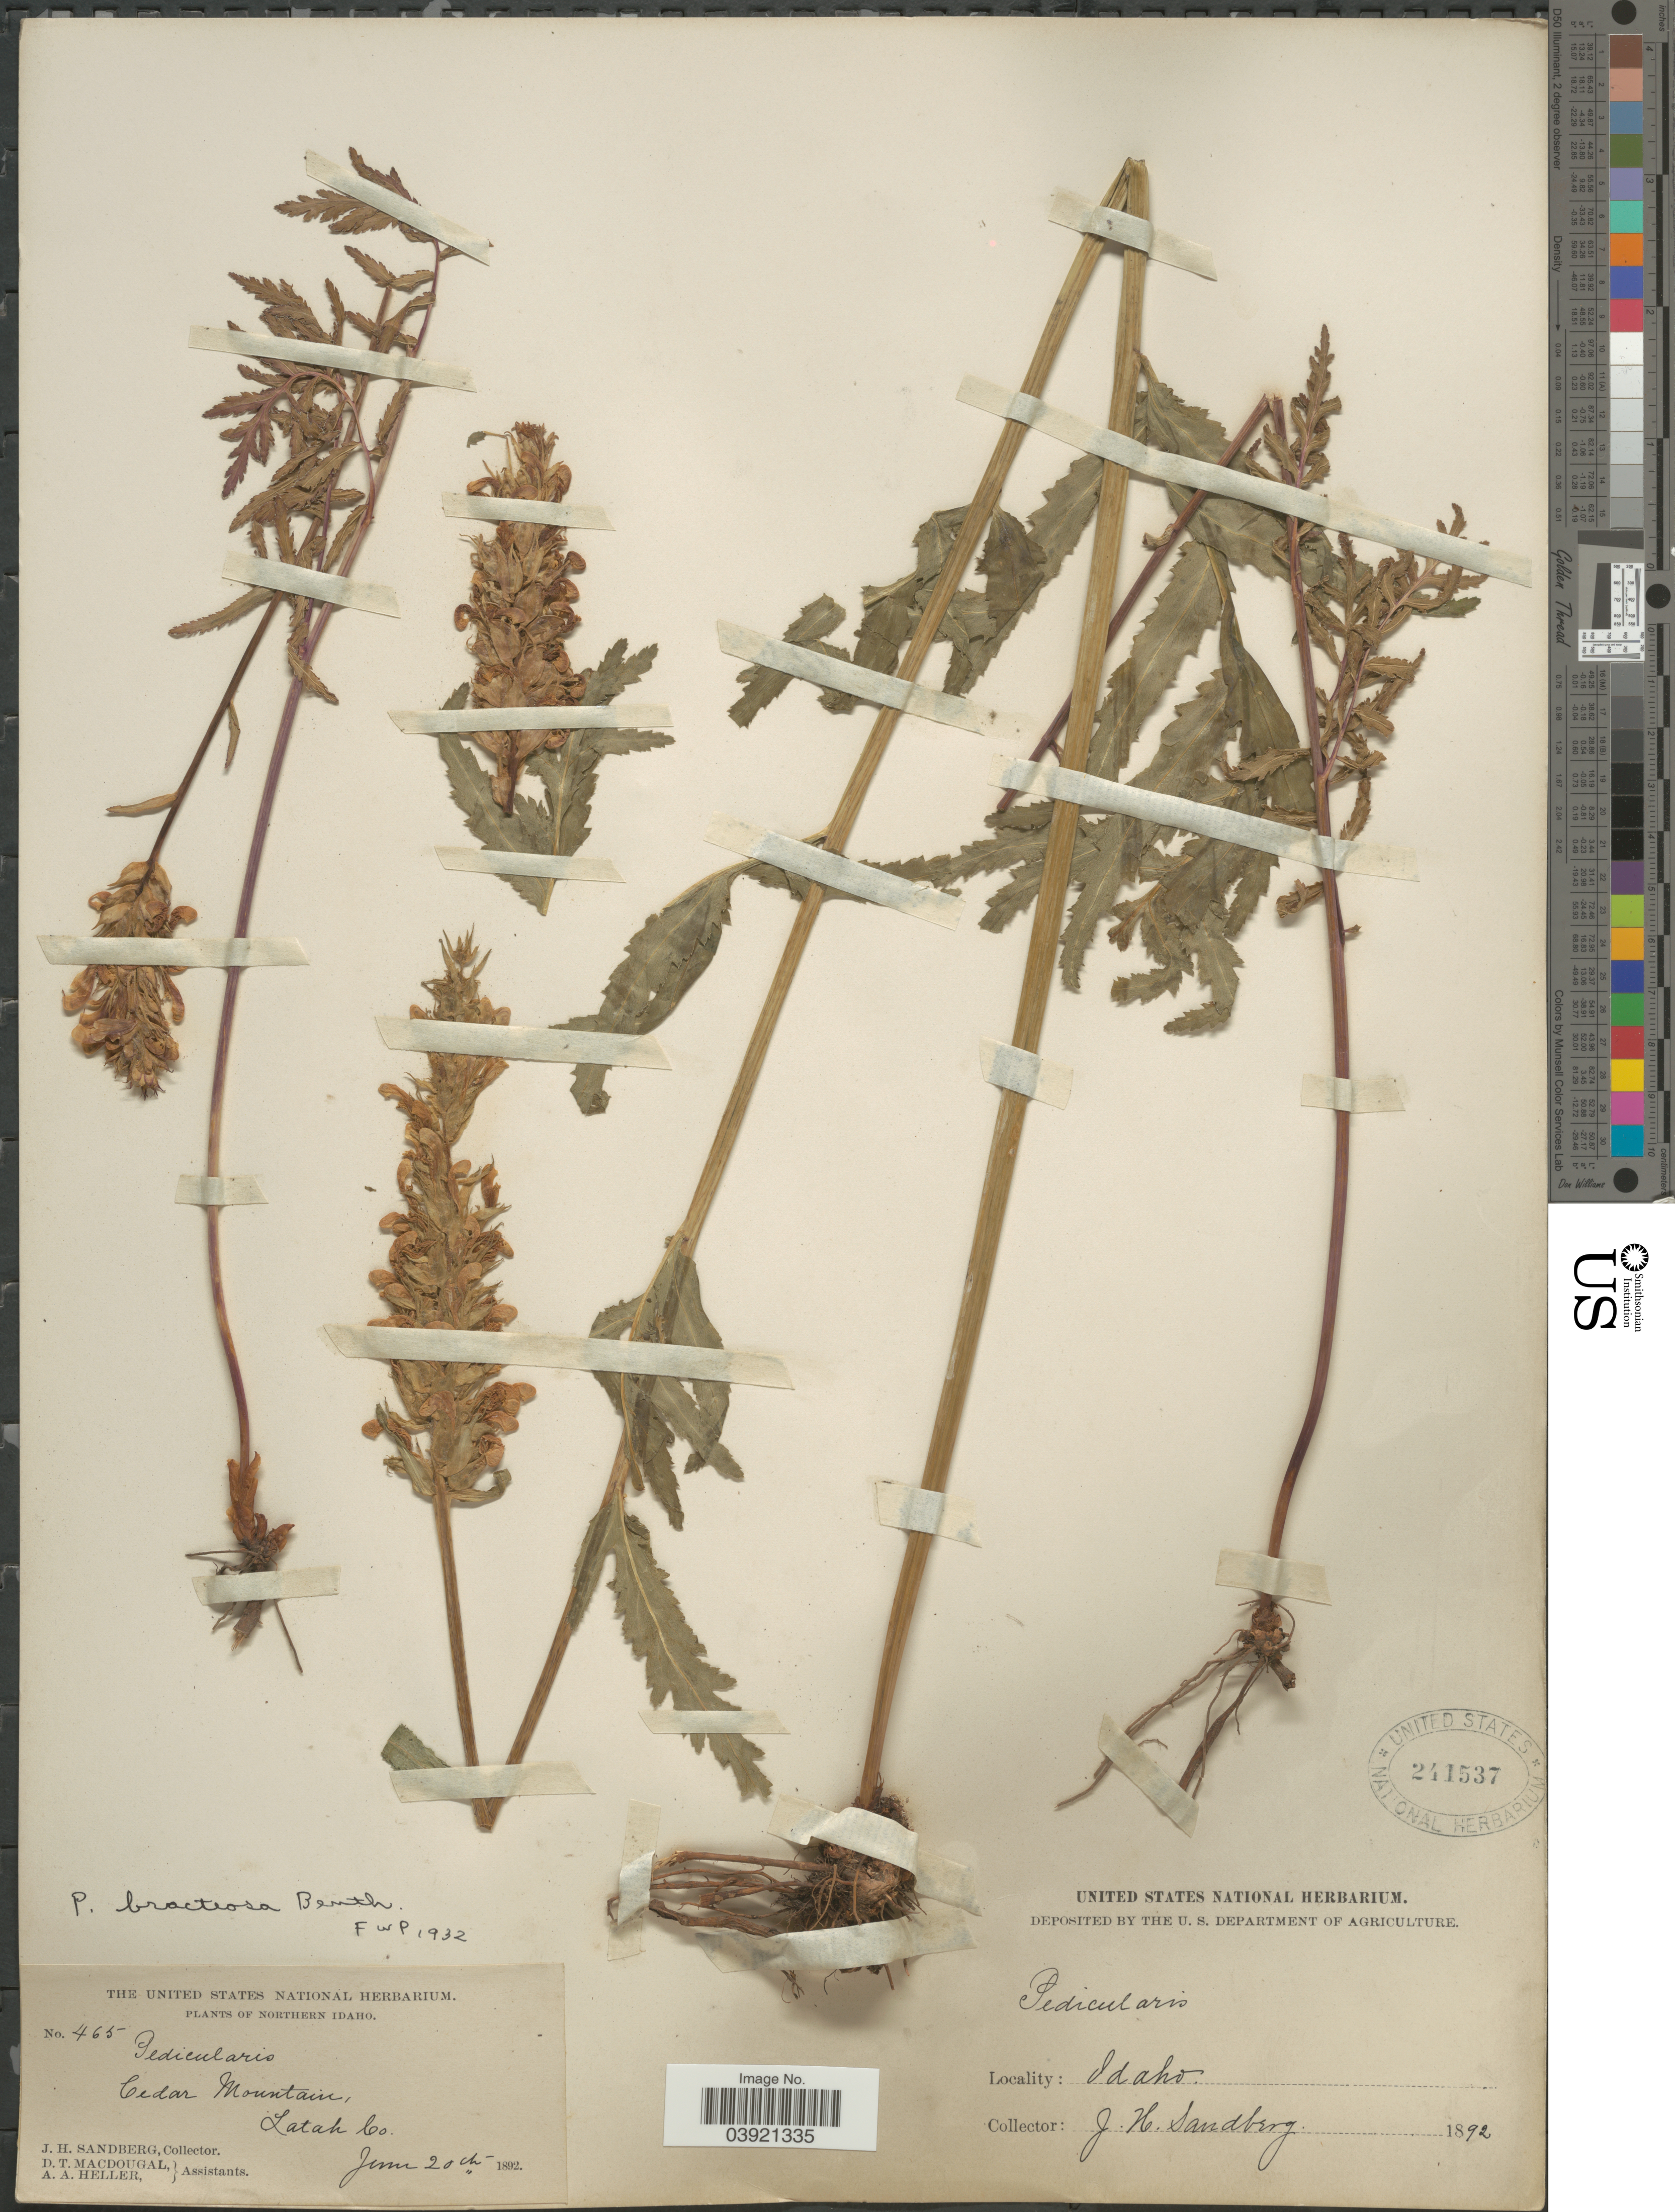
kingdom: Plantae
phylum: Tracheophyta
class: Magnoliopsida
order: Lamiales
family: Orobanchaceae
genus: Pedicularis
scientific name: Pedicularis bracteosa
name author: Benth.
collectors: J. H. Sandberg, D. T. MacDougal & A. A. Heller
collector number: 465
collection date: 1892-06-20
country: United States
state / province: Idaho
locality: Northern Idaho. Cedar Mountain, Latah Co.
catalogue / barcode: US 241537